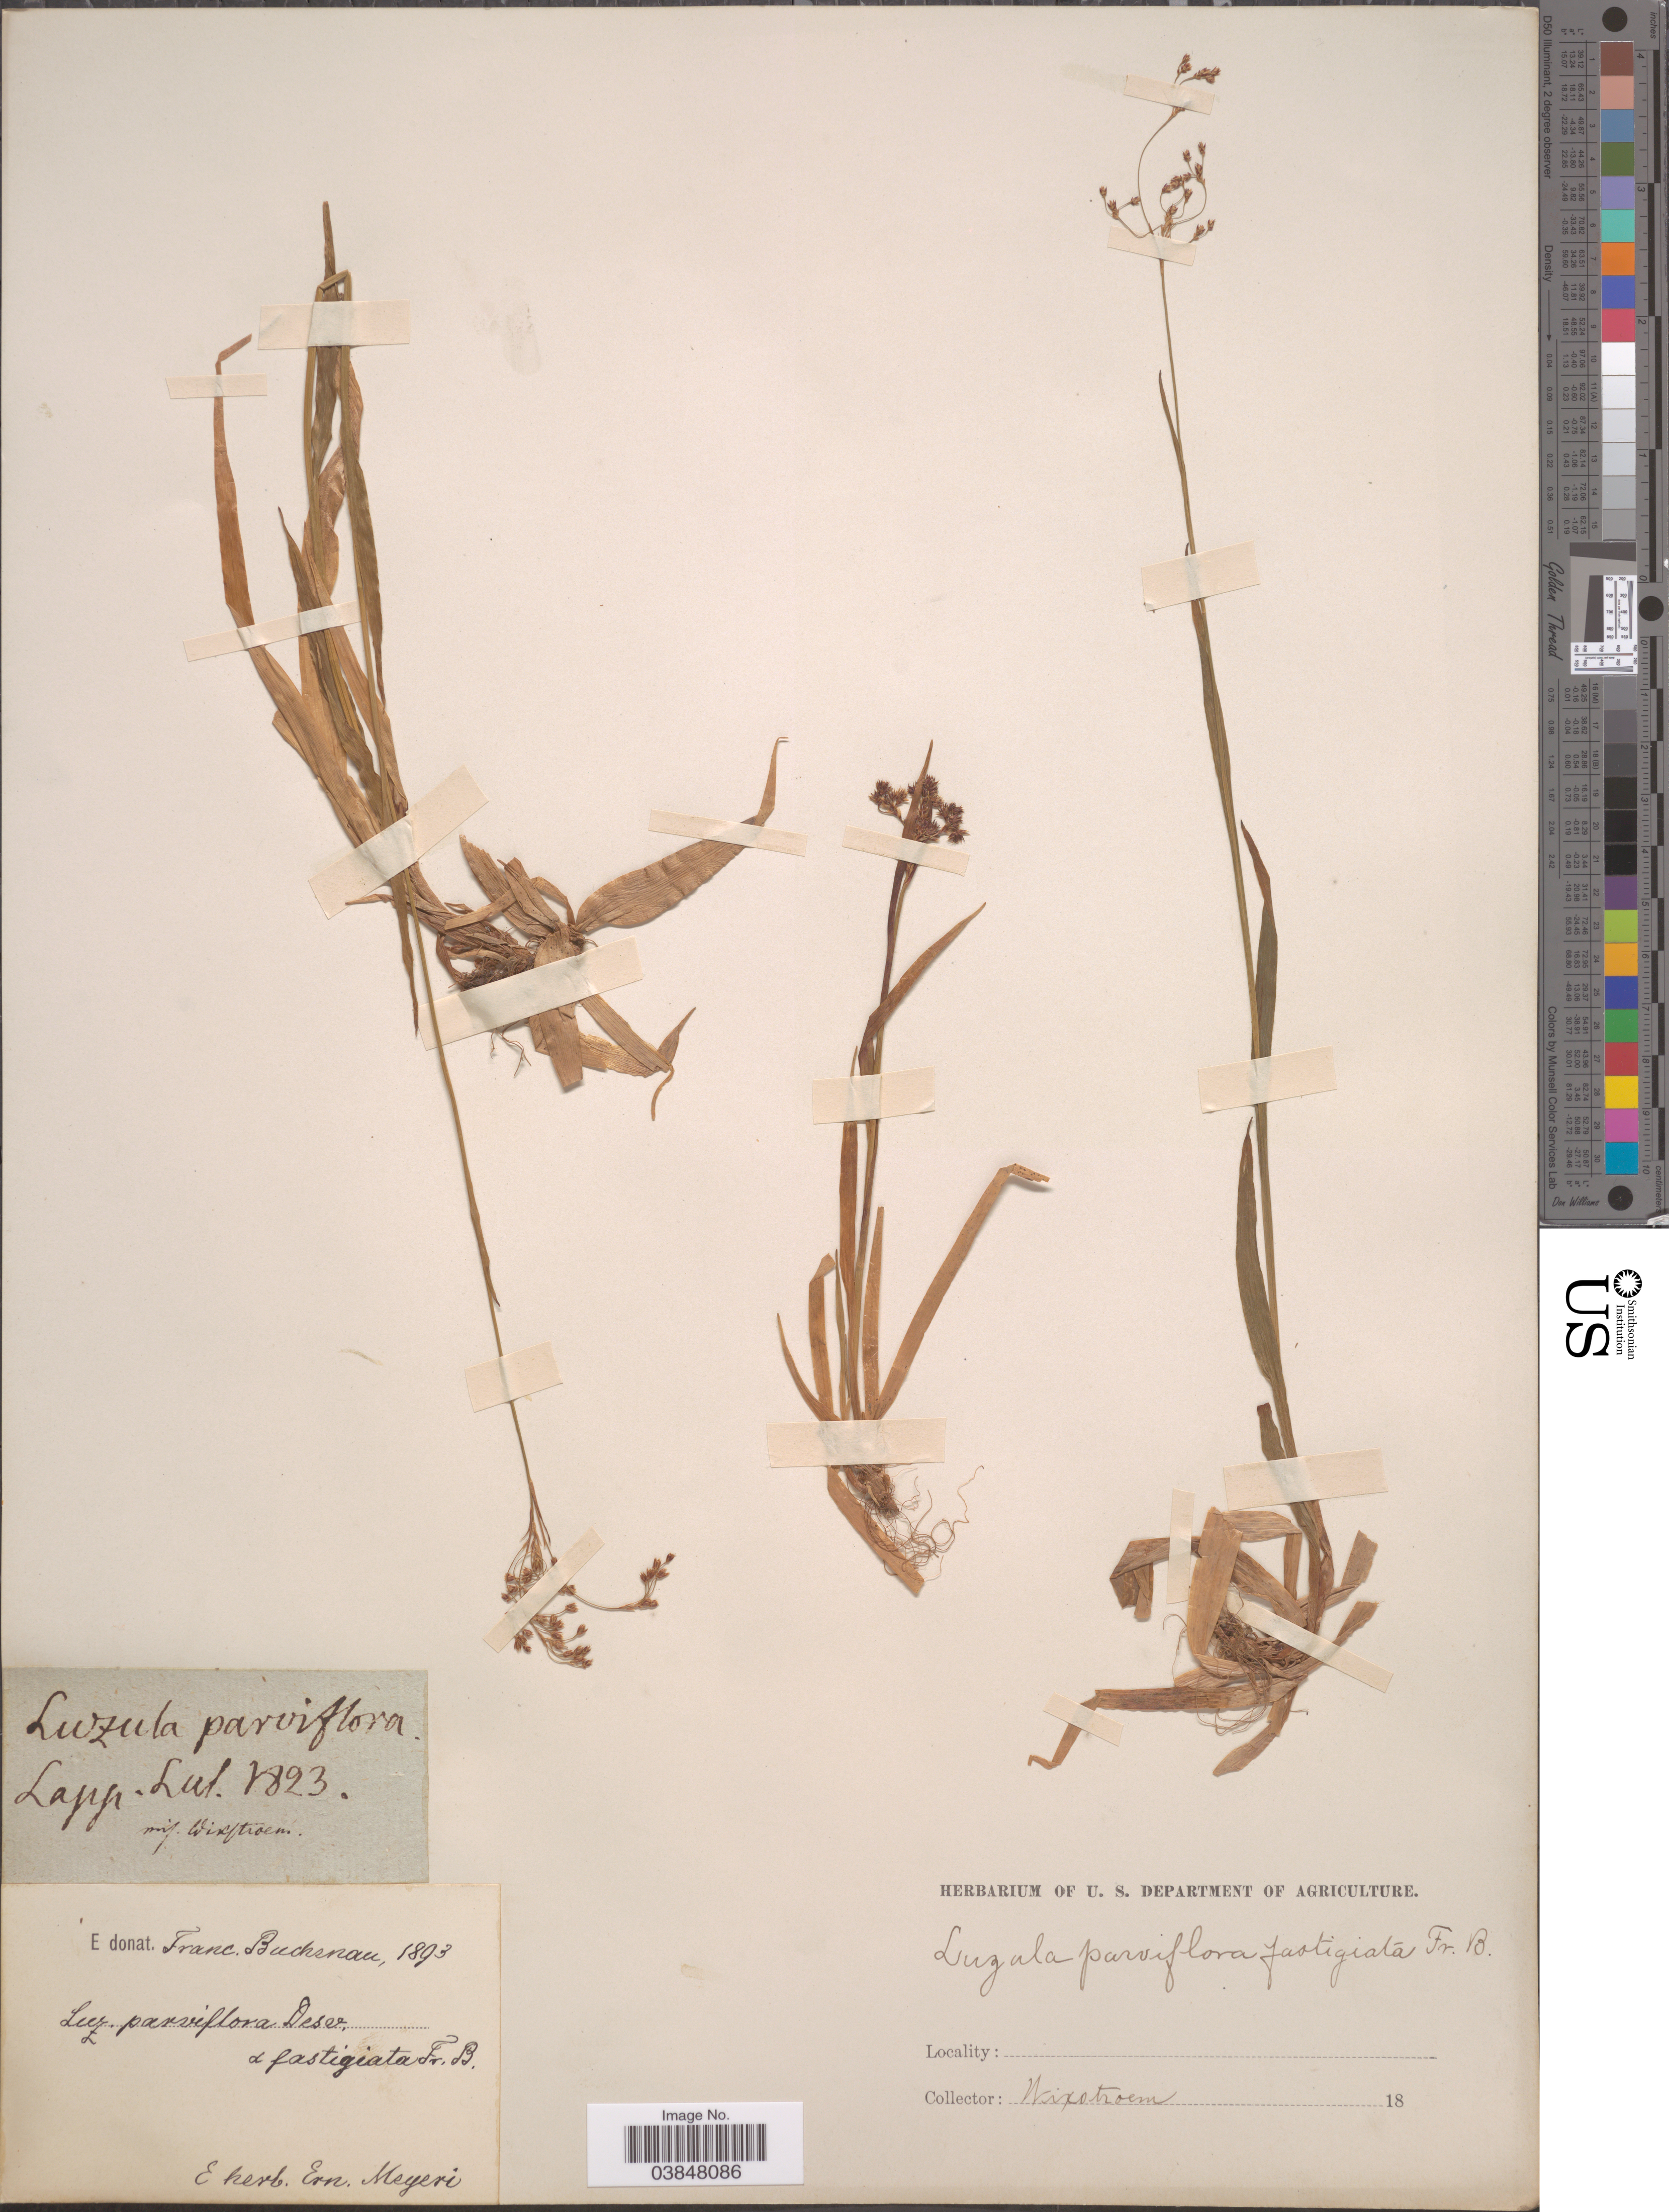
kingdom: Plantae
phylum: Tracheophyta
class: Liliopsida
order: Poales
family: Juncaceae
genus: Luzula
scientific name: Luzula parviflora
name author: (Ehrh.) Desv.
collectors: Wikstroem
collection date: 1823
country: Finland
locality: Lapp. Lul.